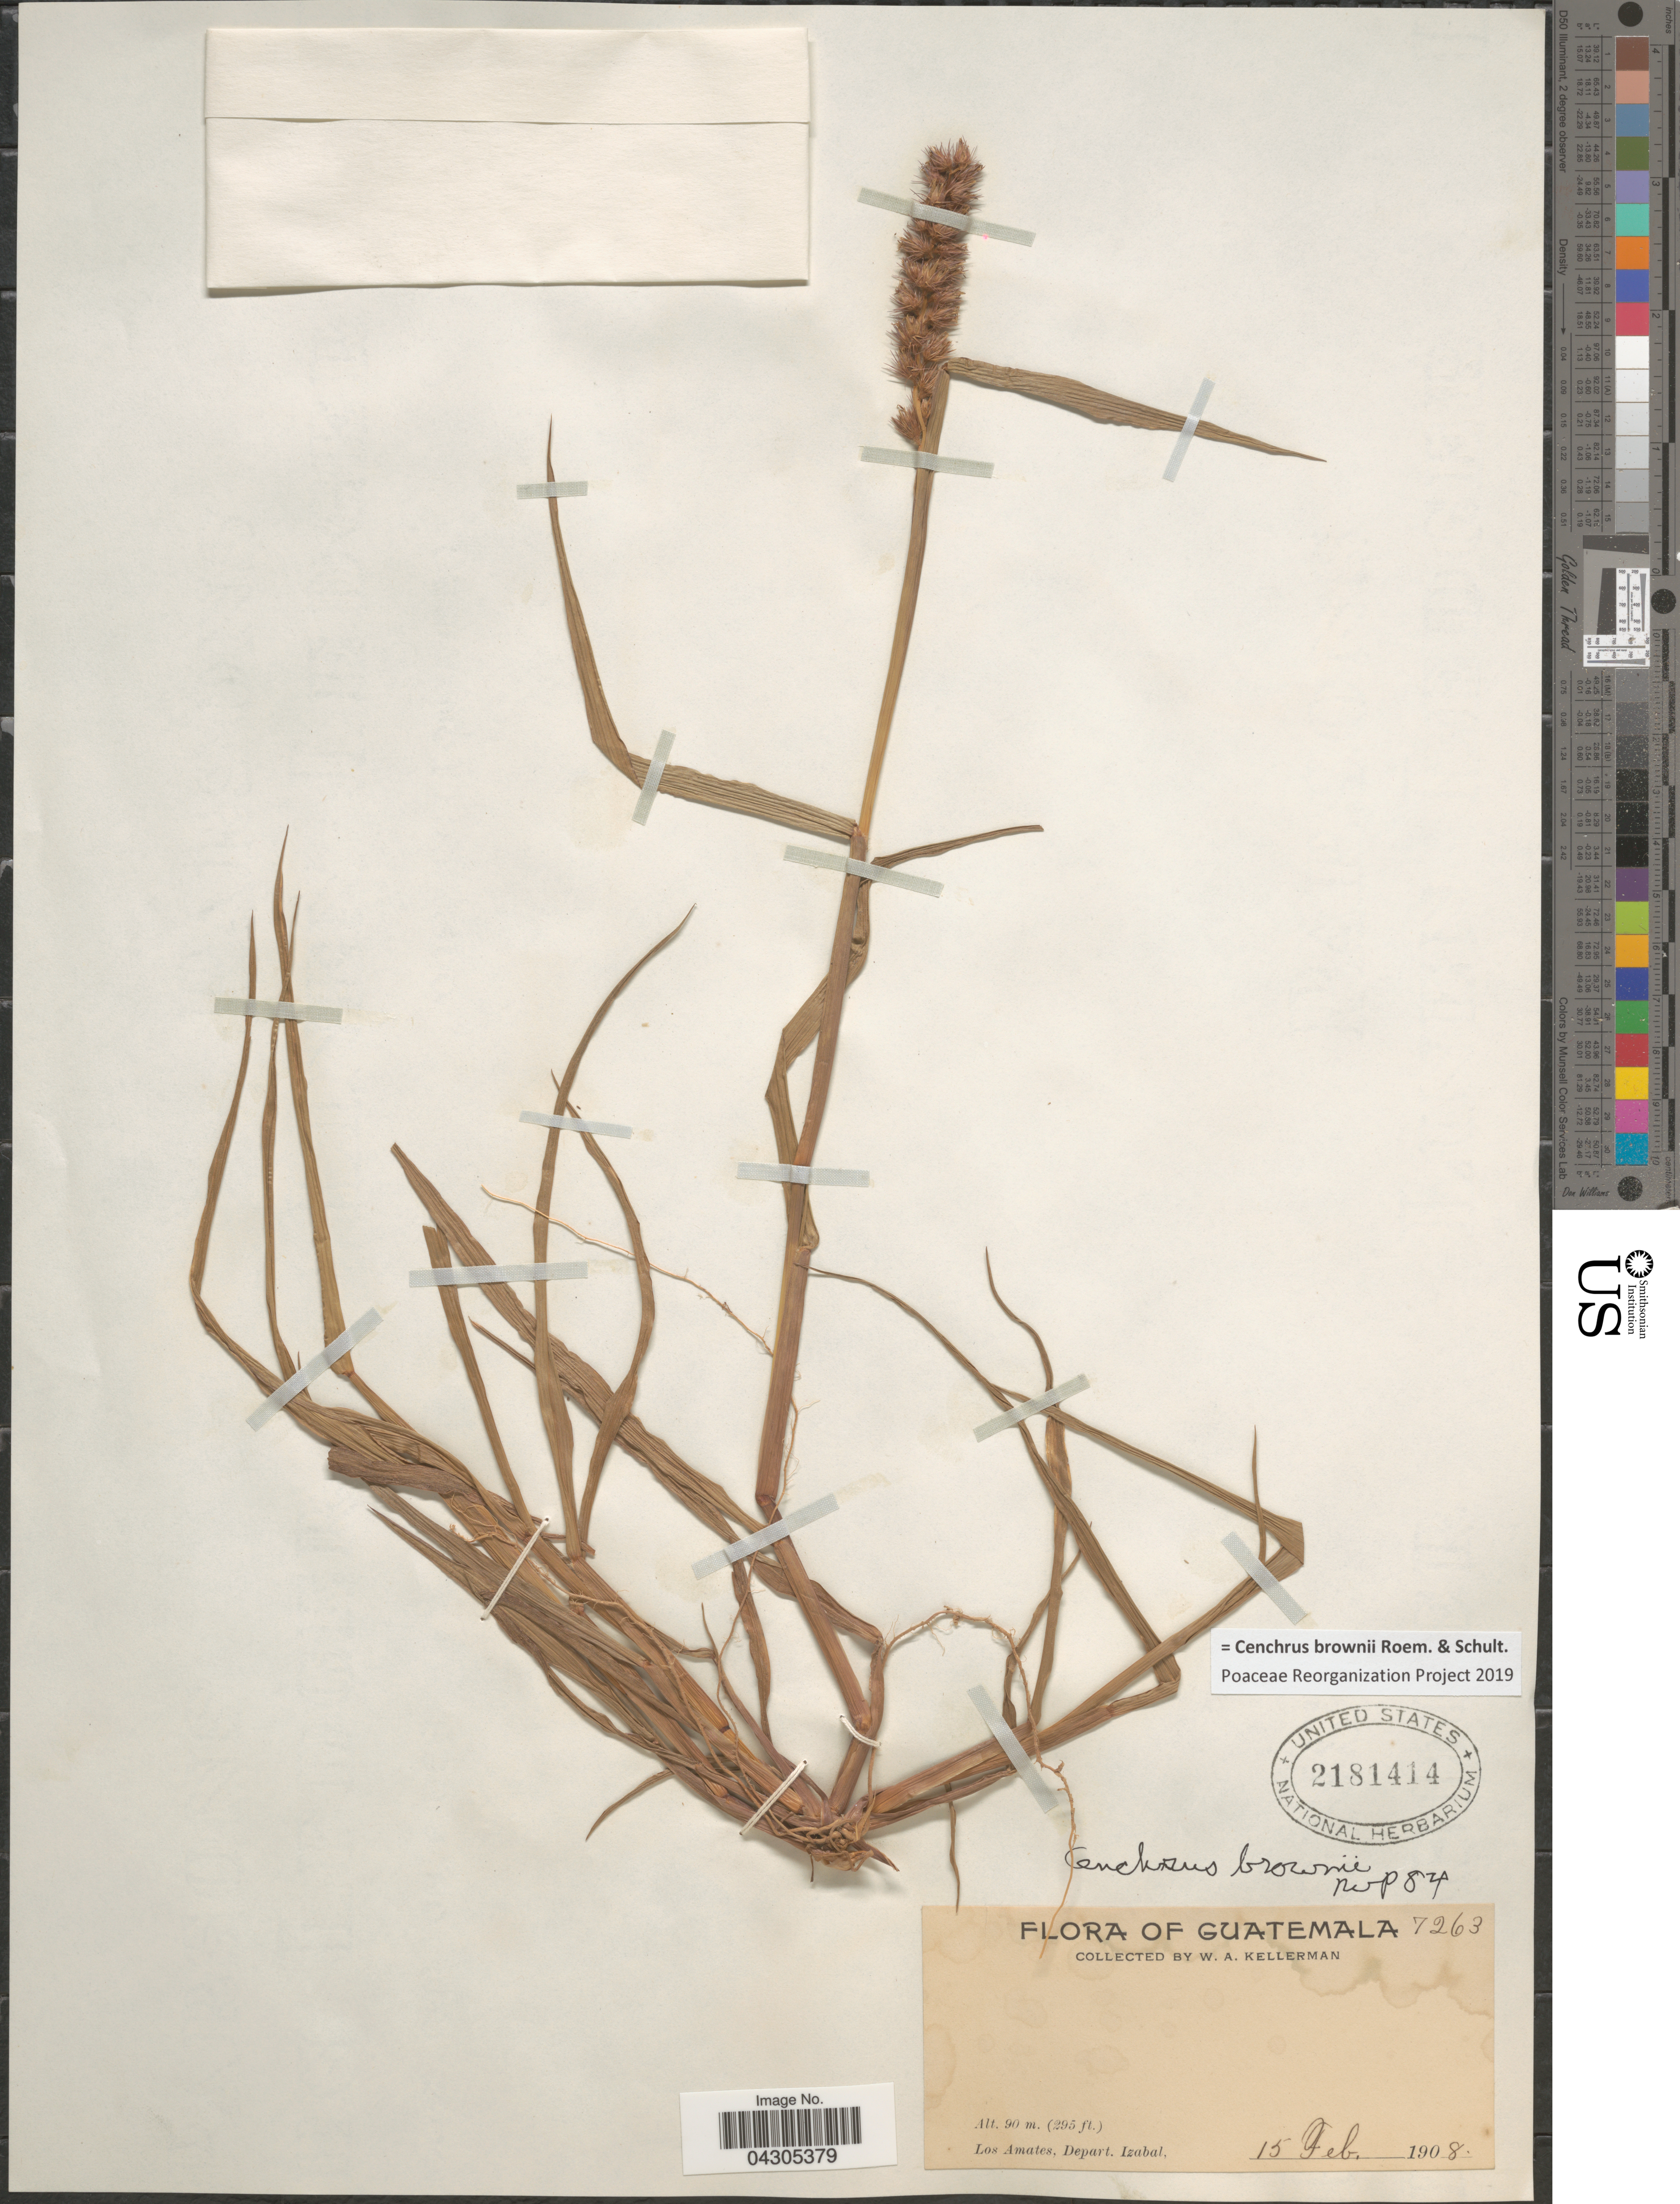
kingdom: Plantae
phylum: Tracheophyta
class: Liliopsida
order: Poales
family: Poaceae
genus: Cenchrus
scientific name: Cenchrus brownii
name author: Roem. & Schult.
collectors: W. Kellerman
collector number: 7263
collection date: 1908-02-15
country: Guatemala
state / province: Izabal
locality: Los Amates, Depart. Izaba.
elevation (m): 90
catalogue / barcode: US 2181414